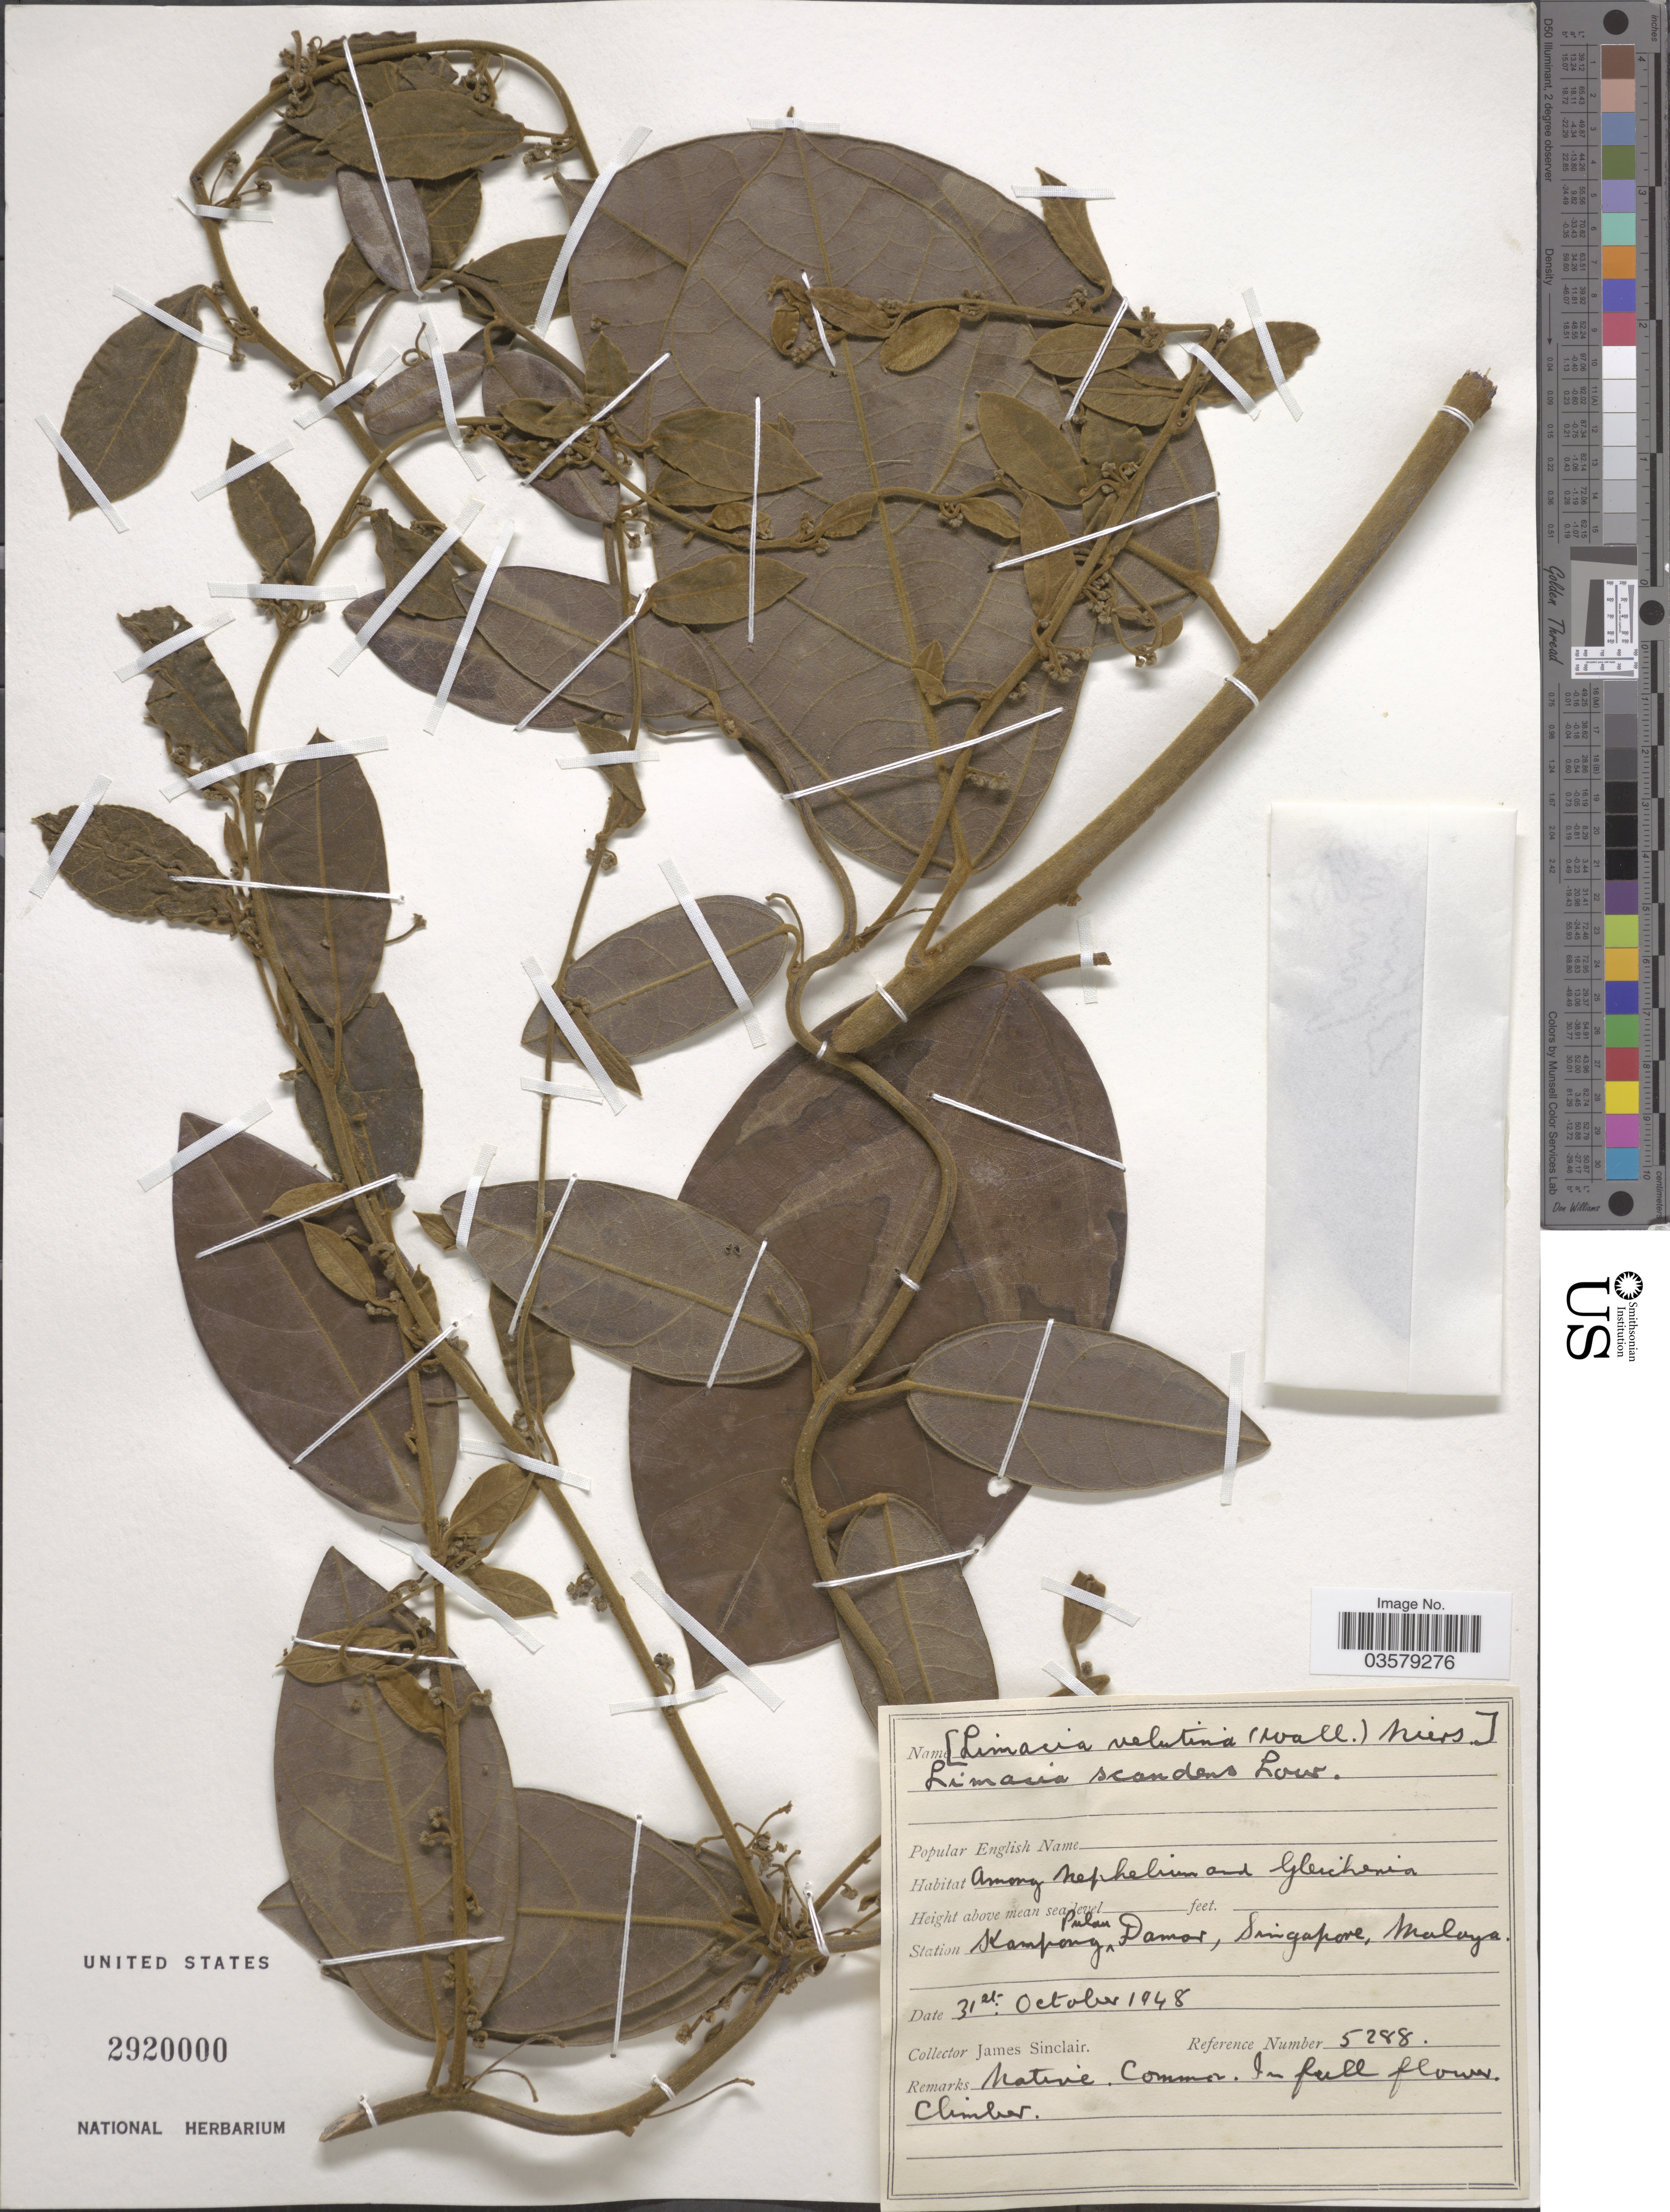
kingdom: Plantae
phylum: Tracheophyta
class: Magnoliopsida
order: Ranunculales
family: Menispermaceae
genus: Limacia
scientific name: Limacia scandens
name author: Lour.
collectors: J. Sinclair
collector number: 5288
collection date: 1948-10-31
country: Singapore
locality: Station Kampong Pulau, Damor, Singapore, Malaya.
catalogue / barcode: US 2920000